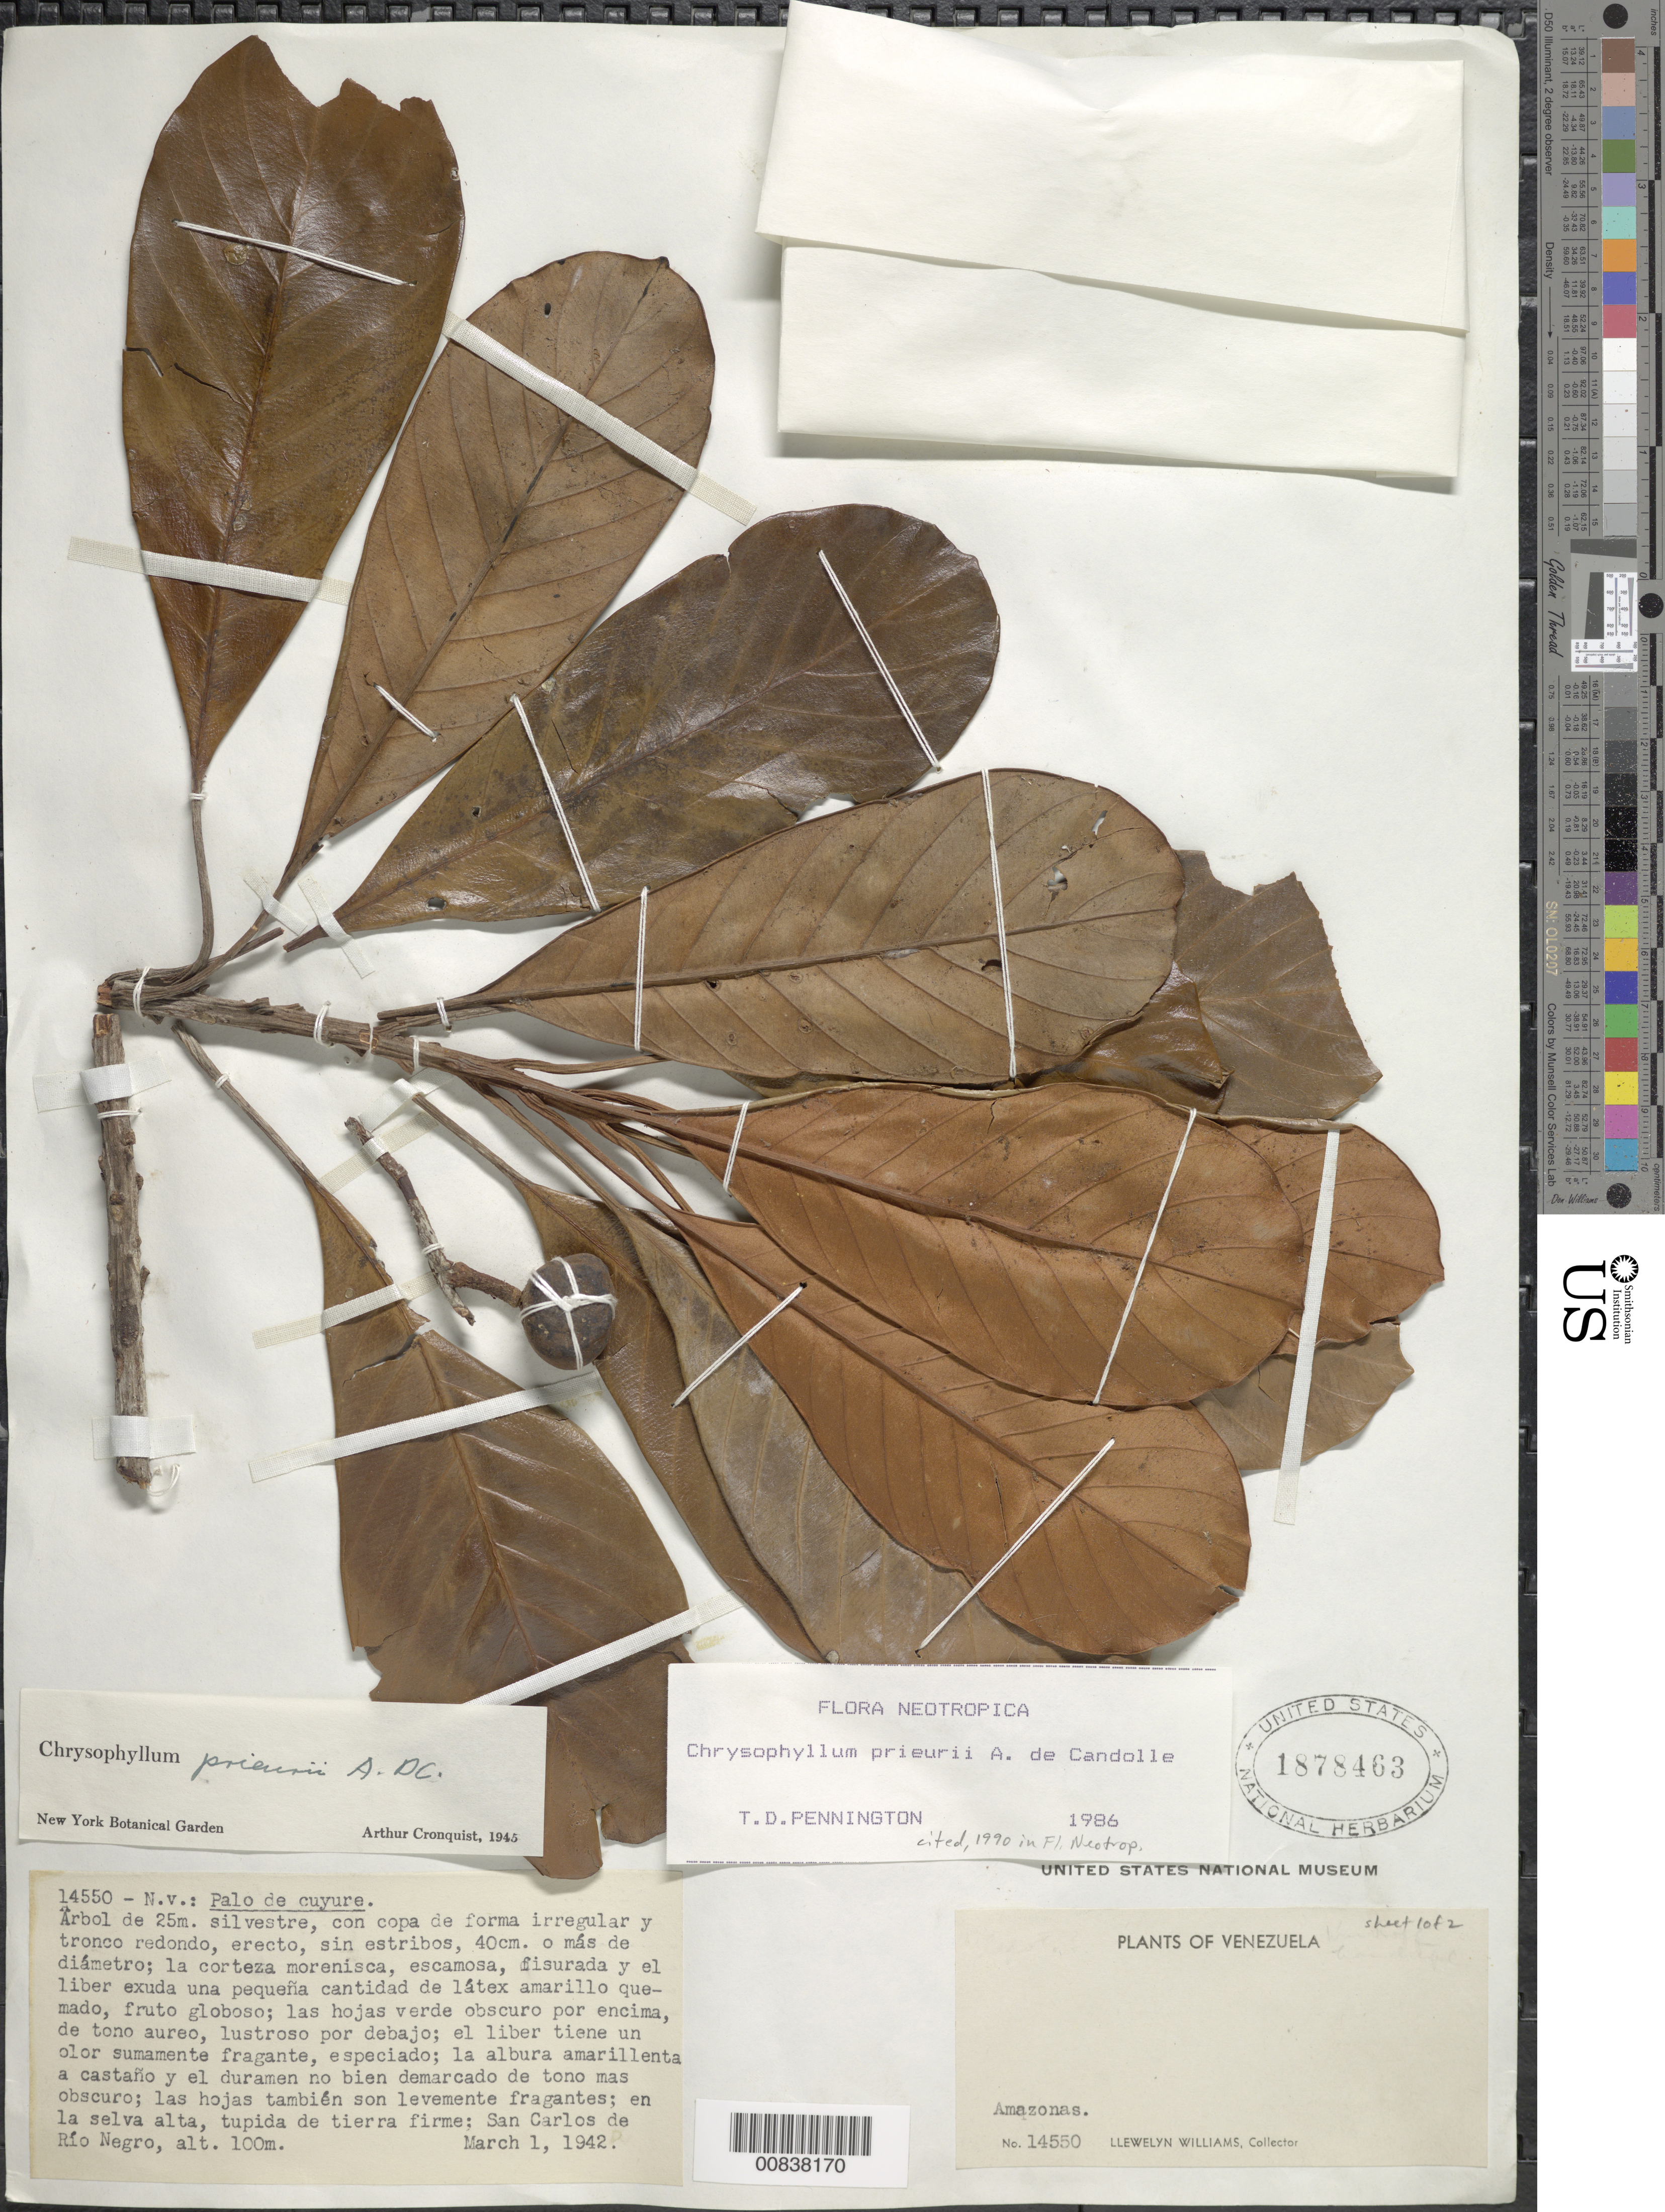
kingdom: Plantae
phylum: Tracheophyta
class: Magnoliopsida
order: Ericales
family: Sapotaceae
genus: Chrysophyllum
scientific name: Chrysophyllum prieurii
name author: A. DC.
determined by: Pennington, T. D., (K)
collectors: Ll. Williams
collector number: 14550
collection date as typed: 1-Mar-42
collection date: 1942-03-01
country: Venezuela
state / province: Amazonas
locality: San Carlos de Río Negro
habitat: Selva alta, tupida de tierra firme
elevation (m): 100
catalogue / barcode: US 1878463